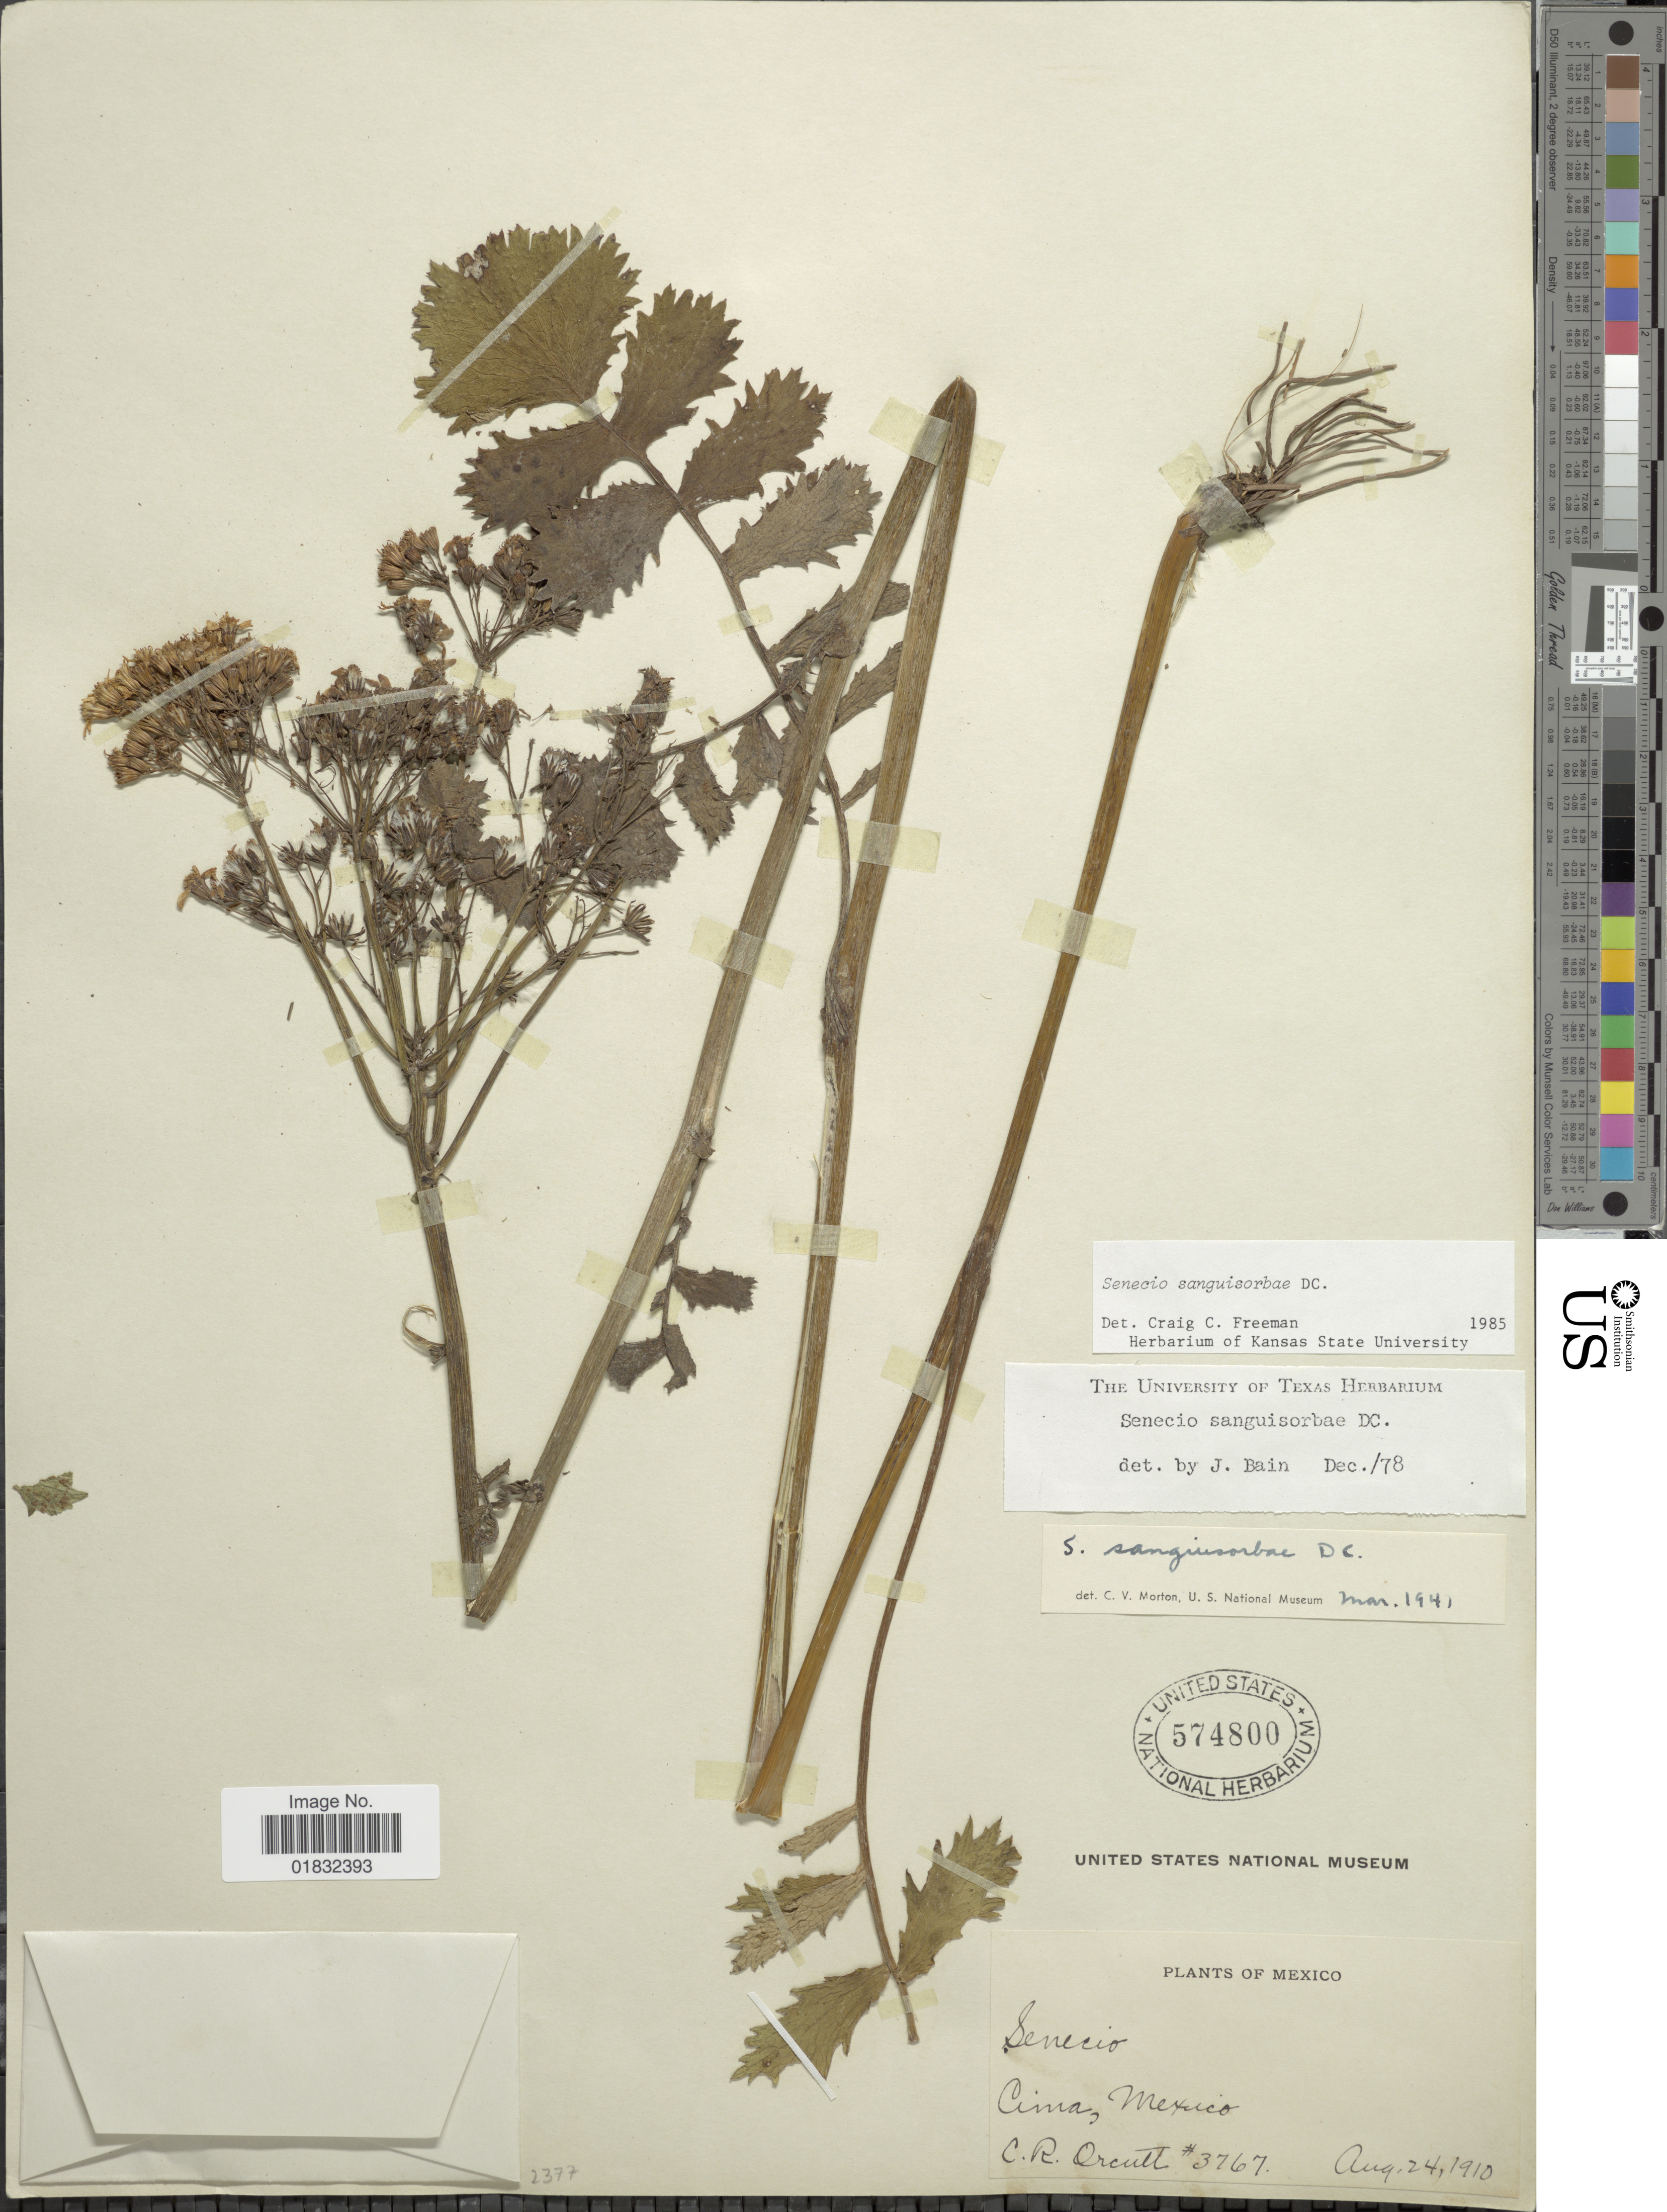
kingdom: Plantae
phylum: Tracheophyta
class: Magnoliopsida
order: Asterales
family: Asteraceae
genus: Packera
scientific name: Packera sanguisorbae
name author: (DC.) C. Jeffrey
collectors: C. R. Orcutt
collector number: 3767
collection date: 1910-08-24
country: Mexico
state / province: México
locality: Cima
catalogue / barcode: US 574800